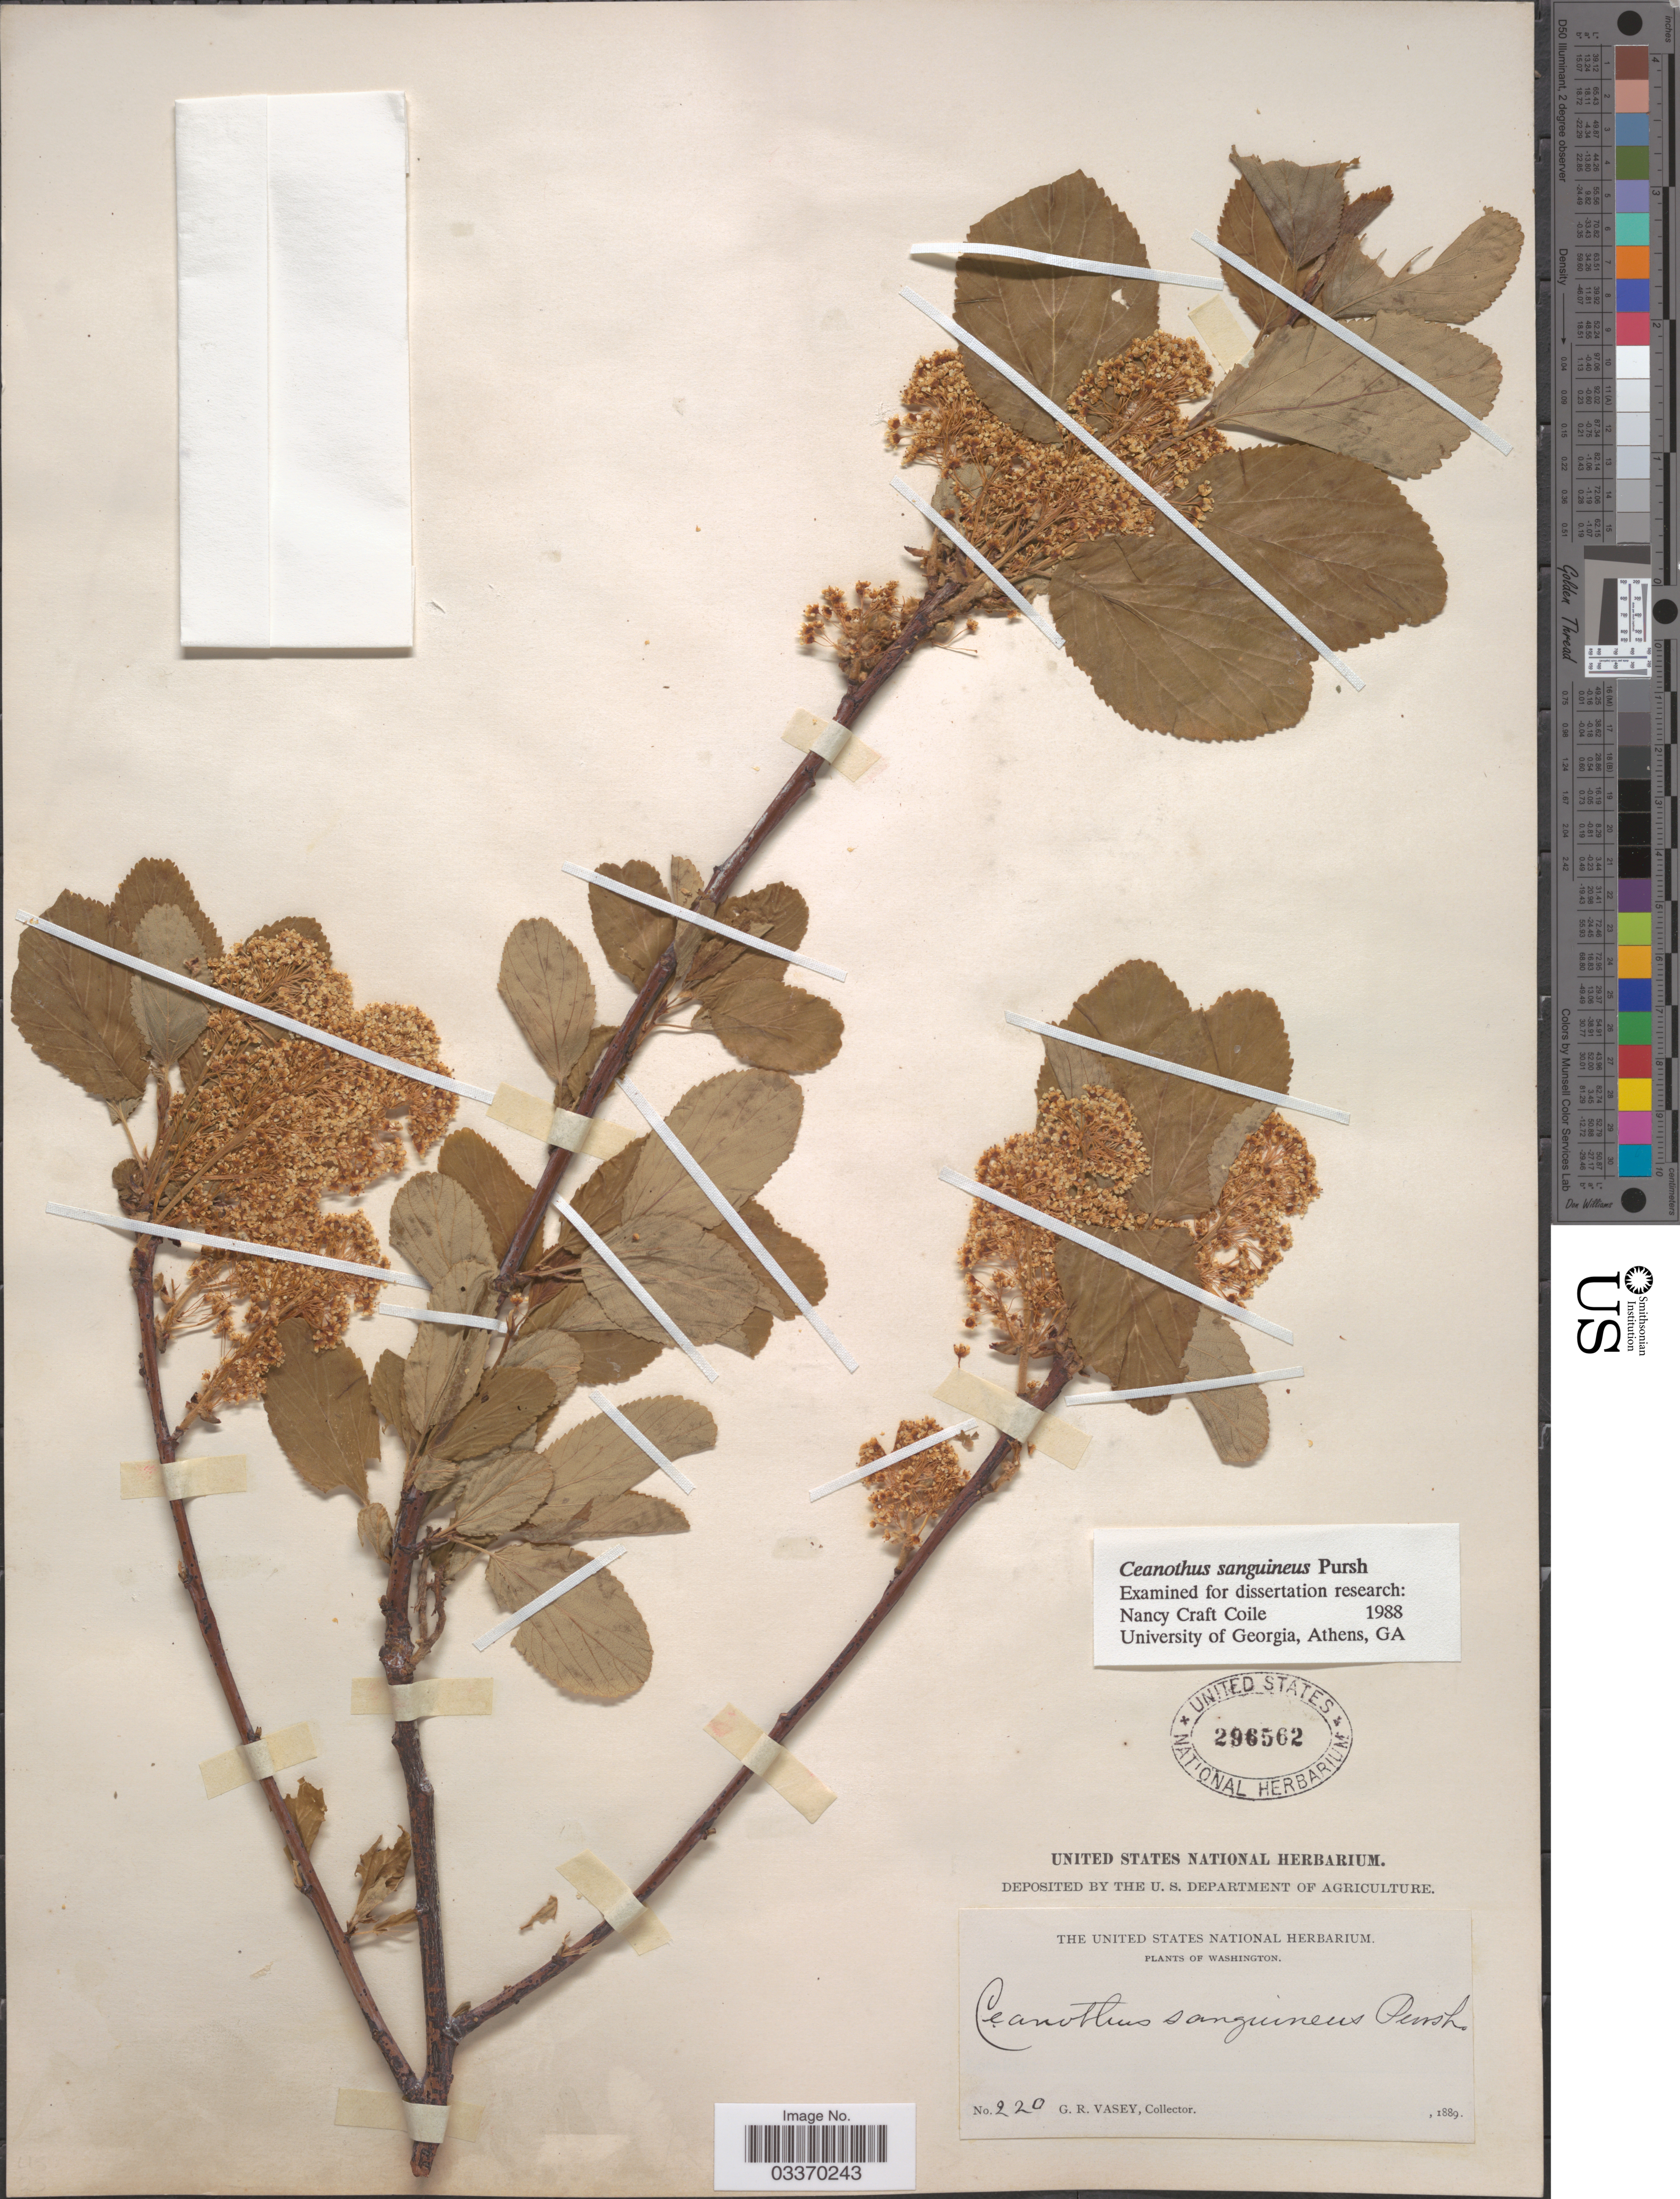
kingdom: Plantae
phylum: Tracheophyta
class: Magnoliopsida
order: Rosales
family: Rhamnaceae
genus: Ceanothus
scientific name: Ceanothus sanguineus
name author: Pursh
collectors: G. R. Vasey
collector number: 220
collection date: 1889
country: United States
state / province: Washington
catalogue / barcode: US 296562